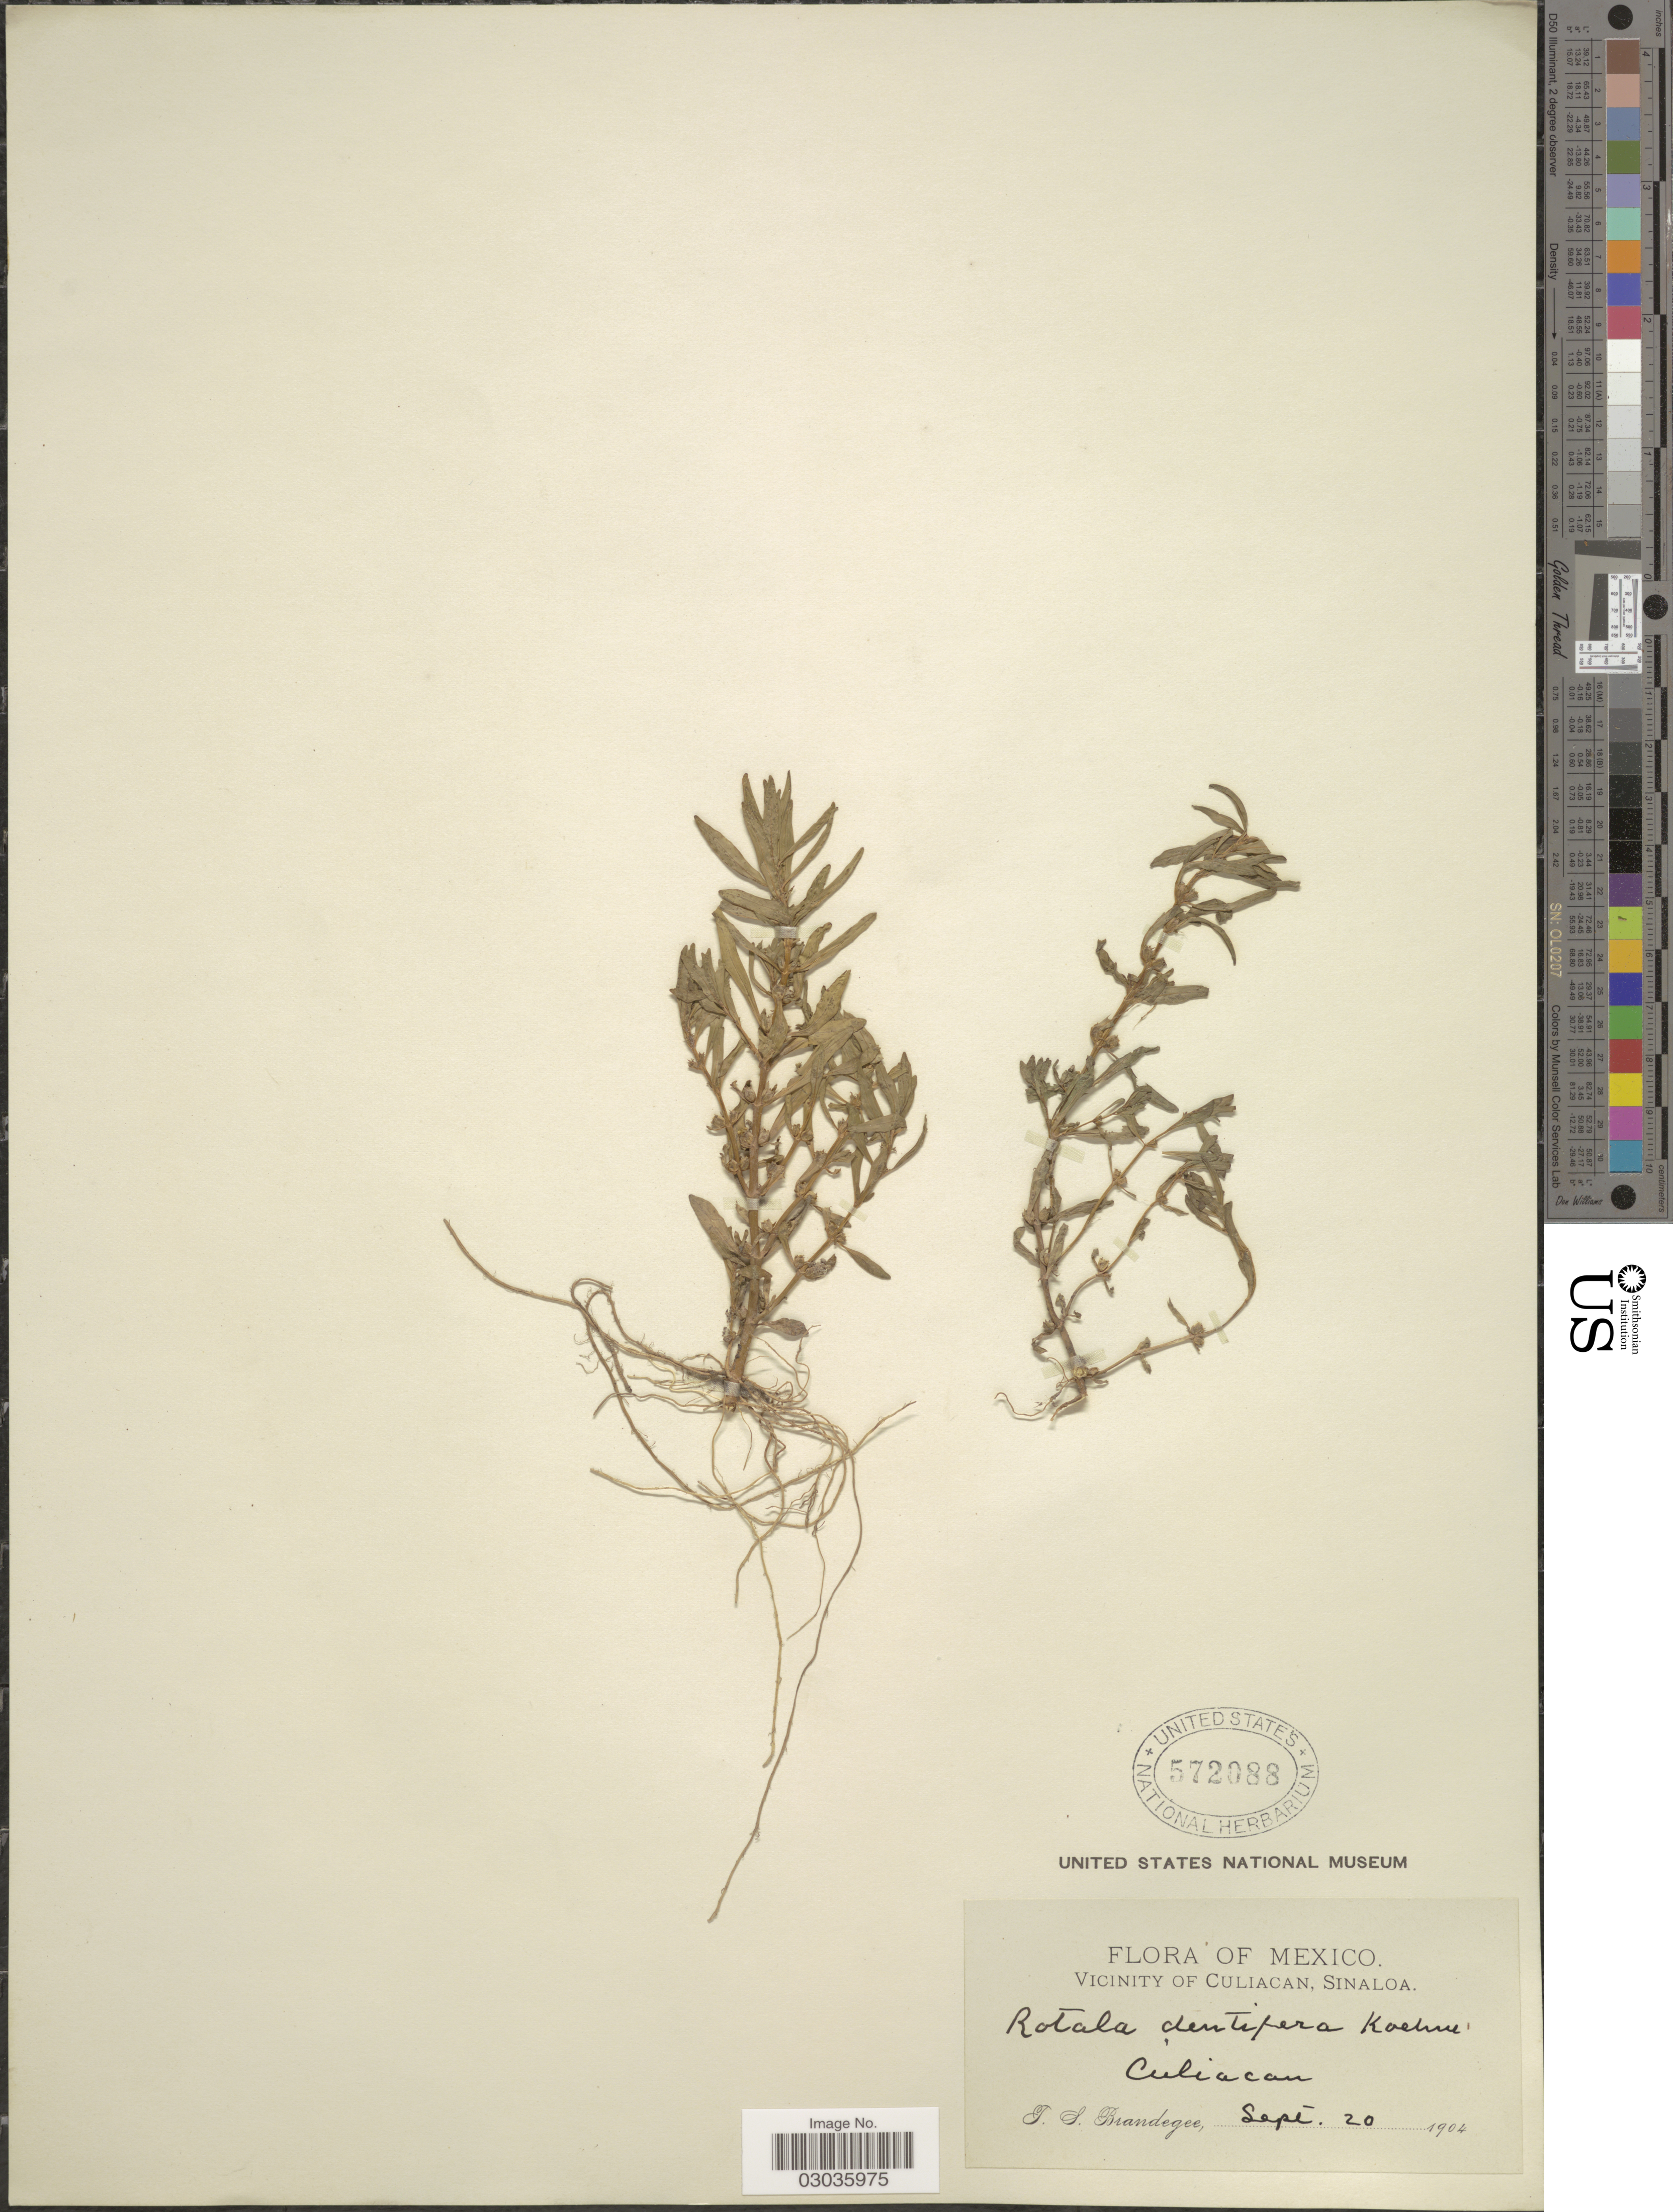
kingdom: Plantae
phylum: Tracheophyta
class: Magnoliopsida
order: Myrtales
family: Lythraceae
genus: Rotala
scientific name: Rotala dentifera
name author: (A. Gray) Koehne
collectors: T. S. Brandegee (herbarium)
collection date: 1904-09-20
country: Mexico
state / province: Sinaloa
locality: Vicinity of Culiacan, Culiacan.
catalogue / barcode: US 572088